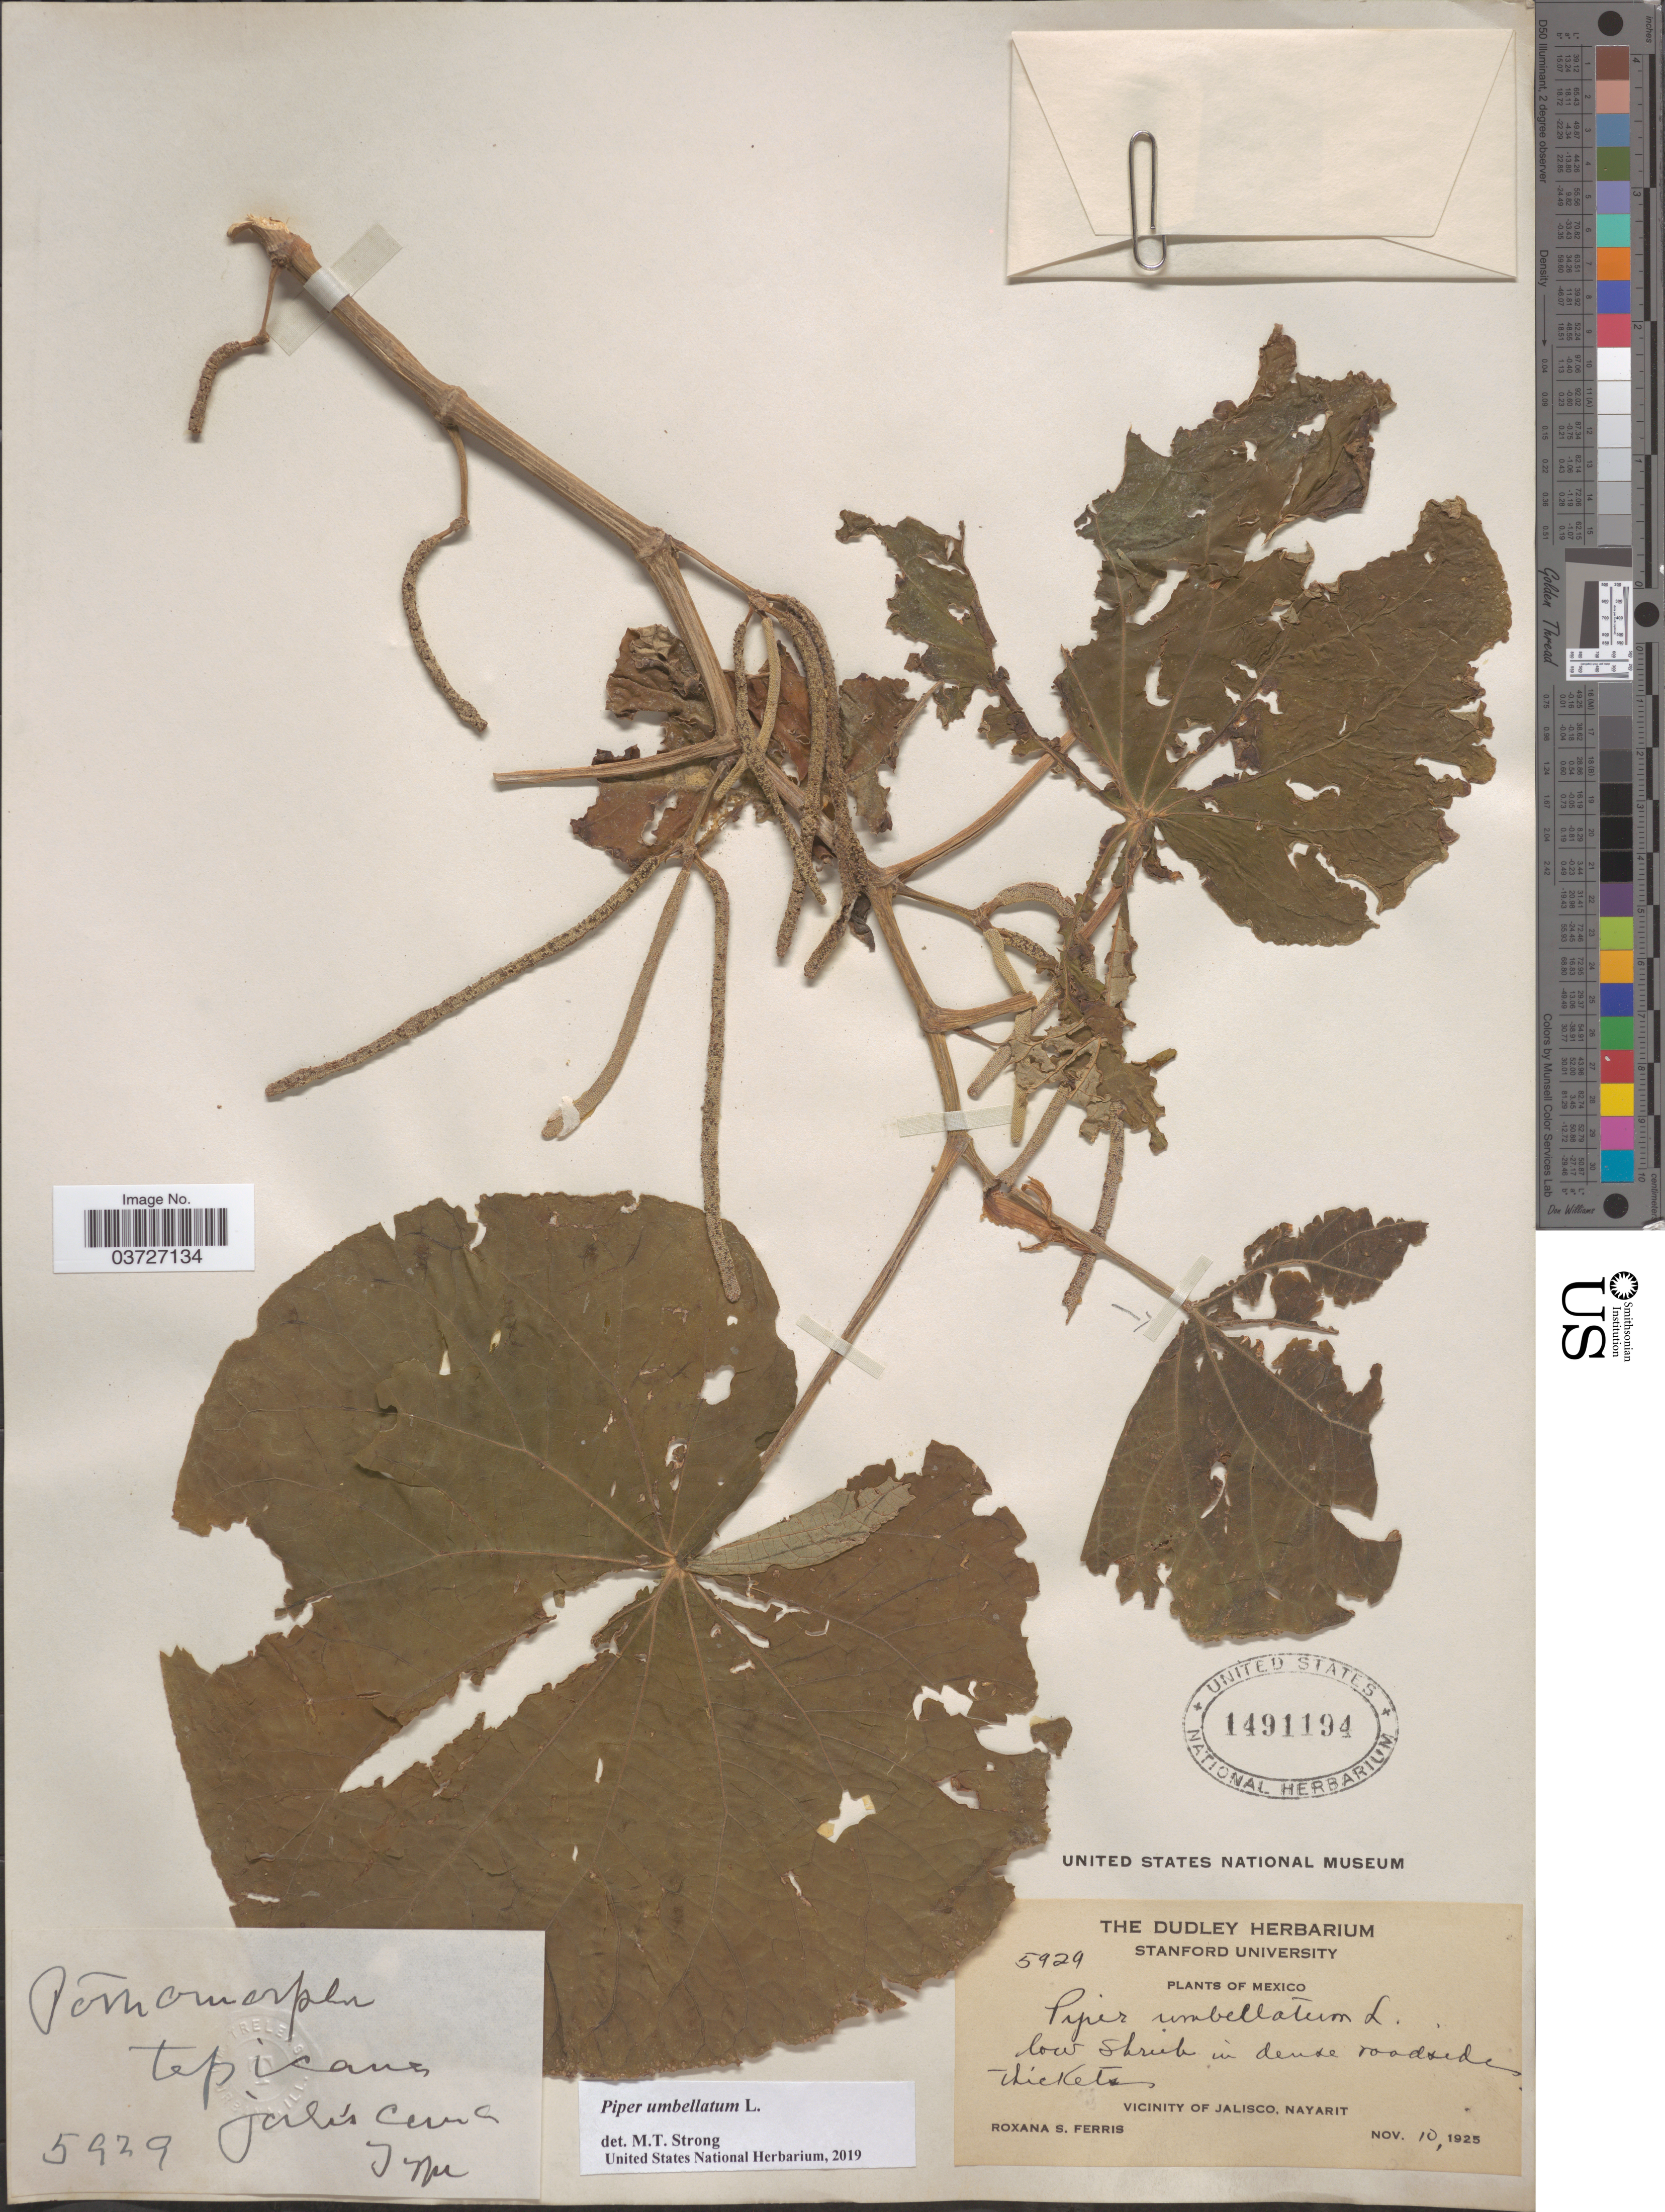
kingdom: Plantae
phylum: Tracheophyta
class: Magnoliopsida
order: Piperales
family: Piperaceae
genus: Piper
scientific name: Piper umbellatum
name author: L.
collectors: R. S. Ferris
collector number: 5924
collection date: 1925-11-10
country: Mexico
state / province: Nayarit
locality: Vicinity of Jalisco.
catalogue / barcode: US 1491194